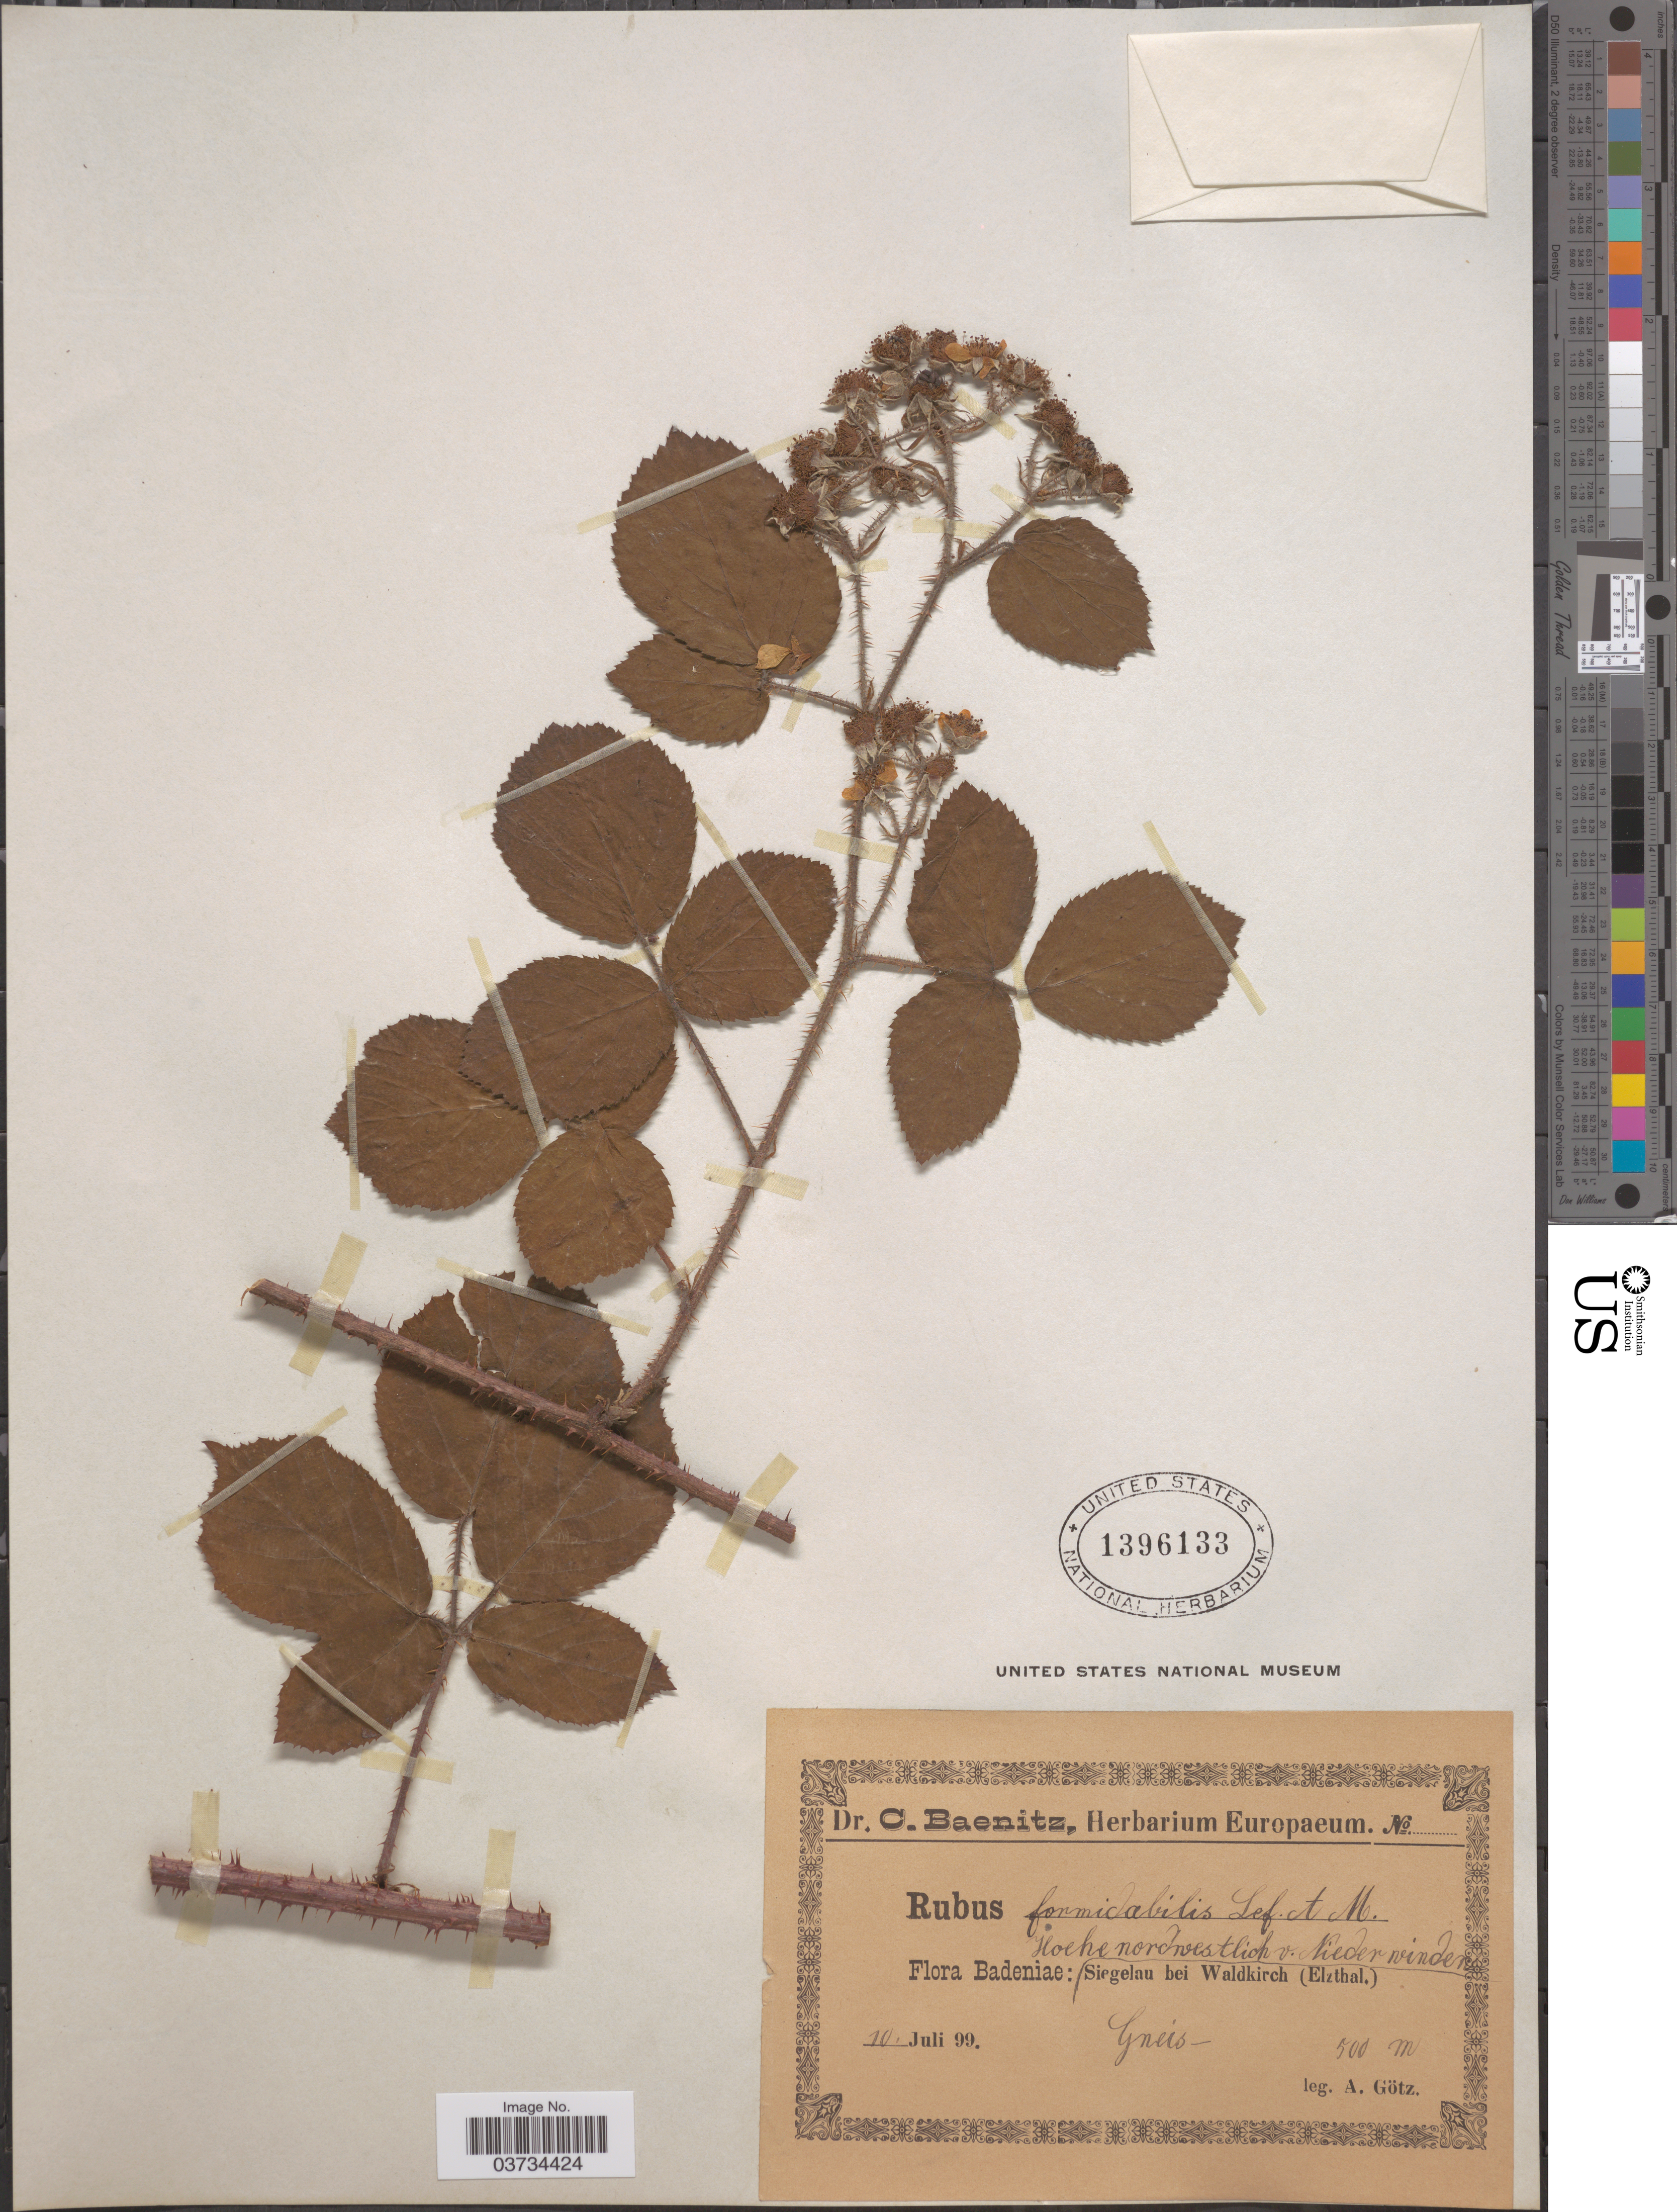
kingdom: Plantae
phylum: Tracheophyta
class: Magnoliopsida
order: Rosales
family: Rosaceae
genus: Rubus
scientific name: Rubus formidabilis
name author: Lefèvre & P.J. Müll.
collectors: A. Götz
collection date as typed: Transcribed d/m/y: 10/7/99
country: Germany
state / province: Baden-Württemberg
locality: Badeniae: Hoche nordwestlich v. Nieder winden. [interpreted] Siegelau bei Waldkirch (Elzthal). Gneis.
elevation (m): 500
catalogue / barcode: US 1396133